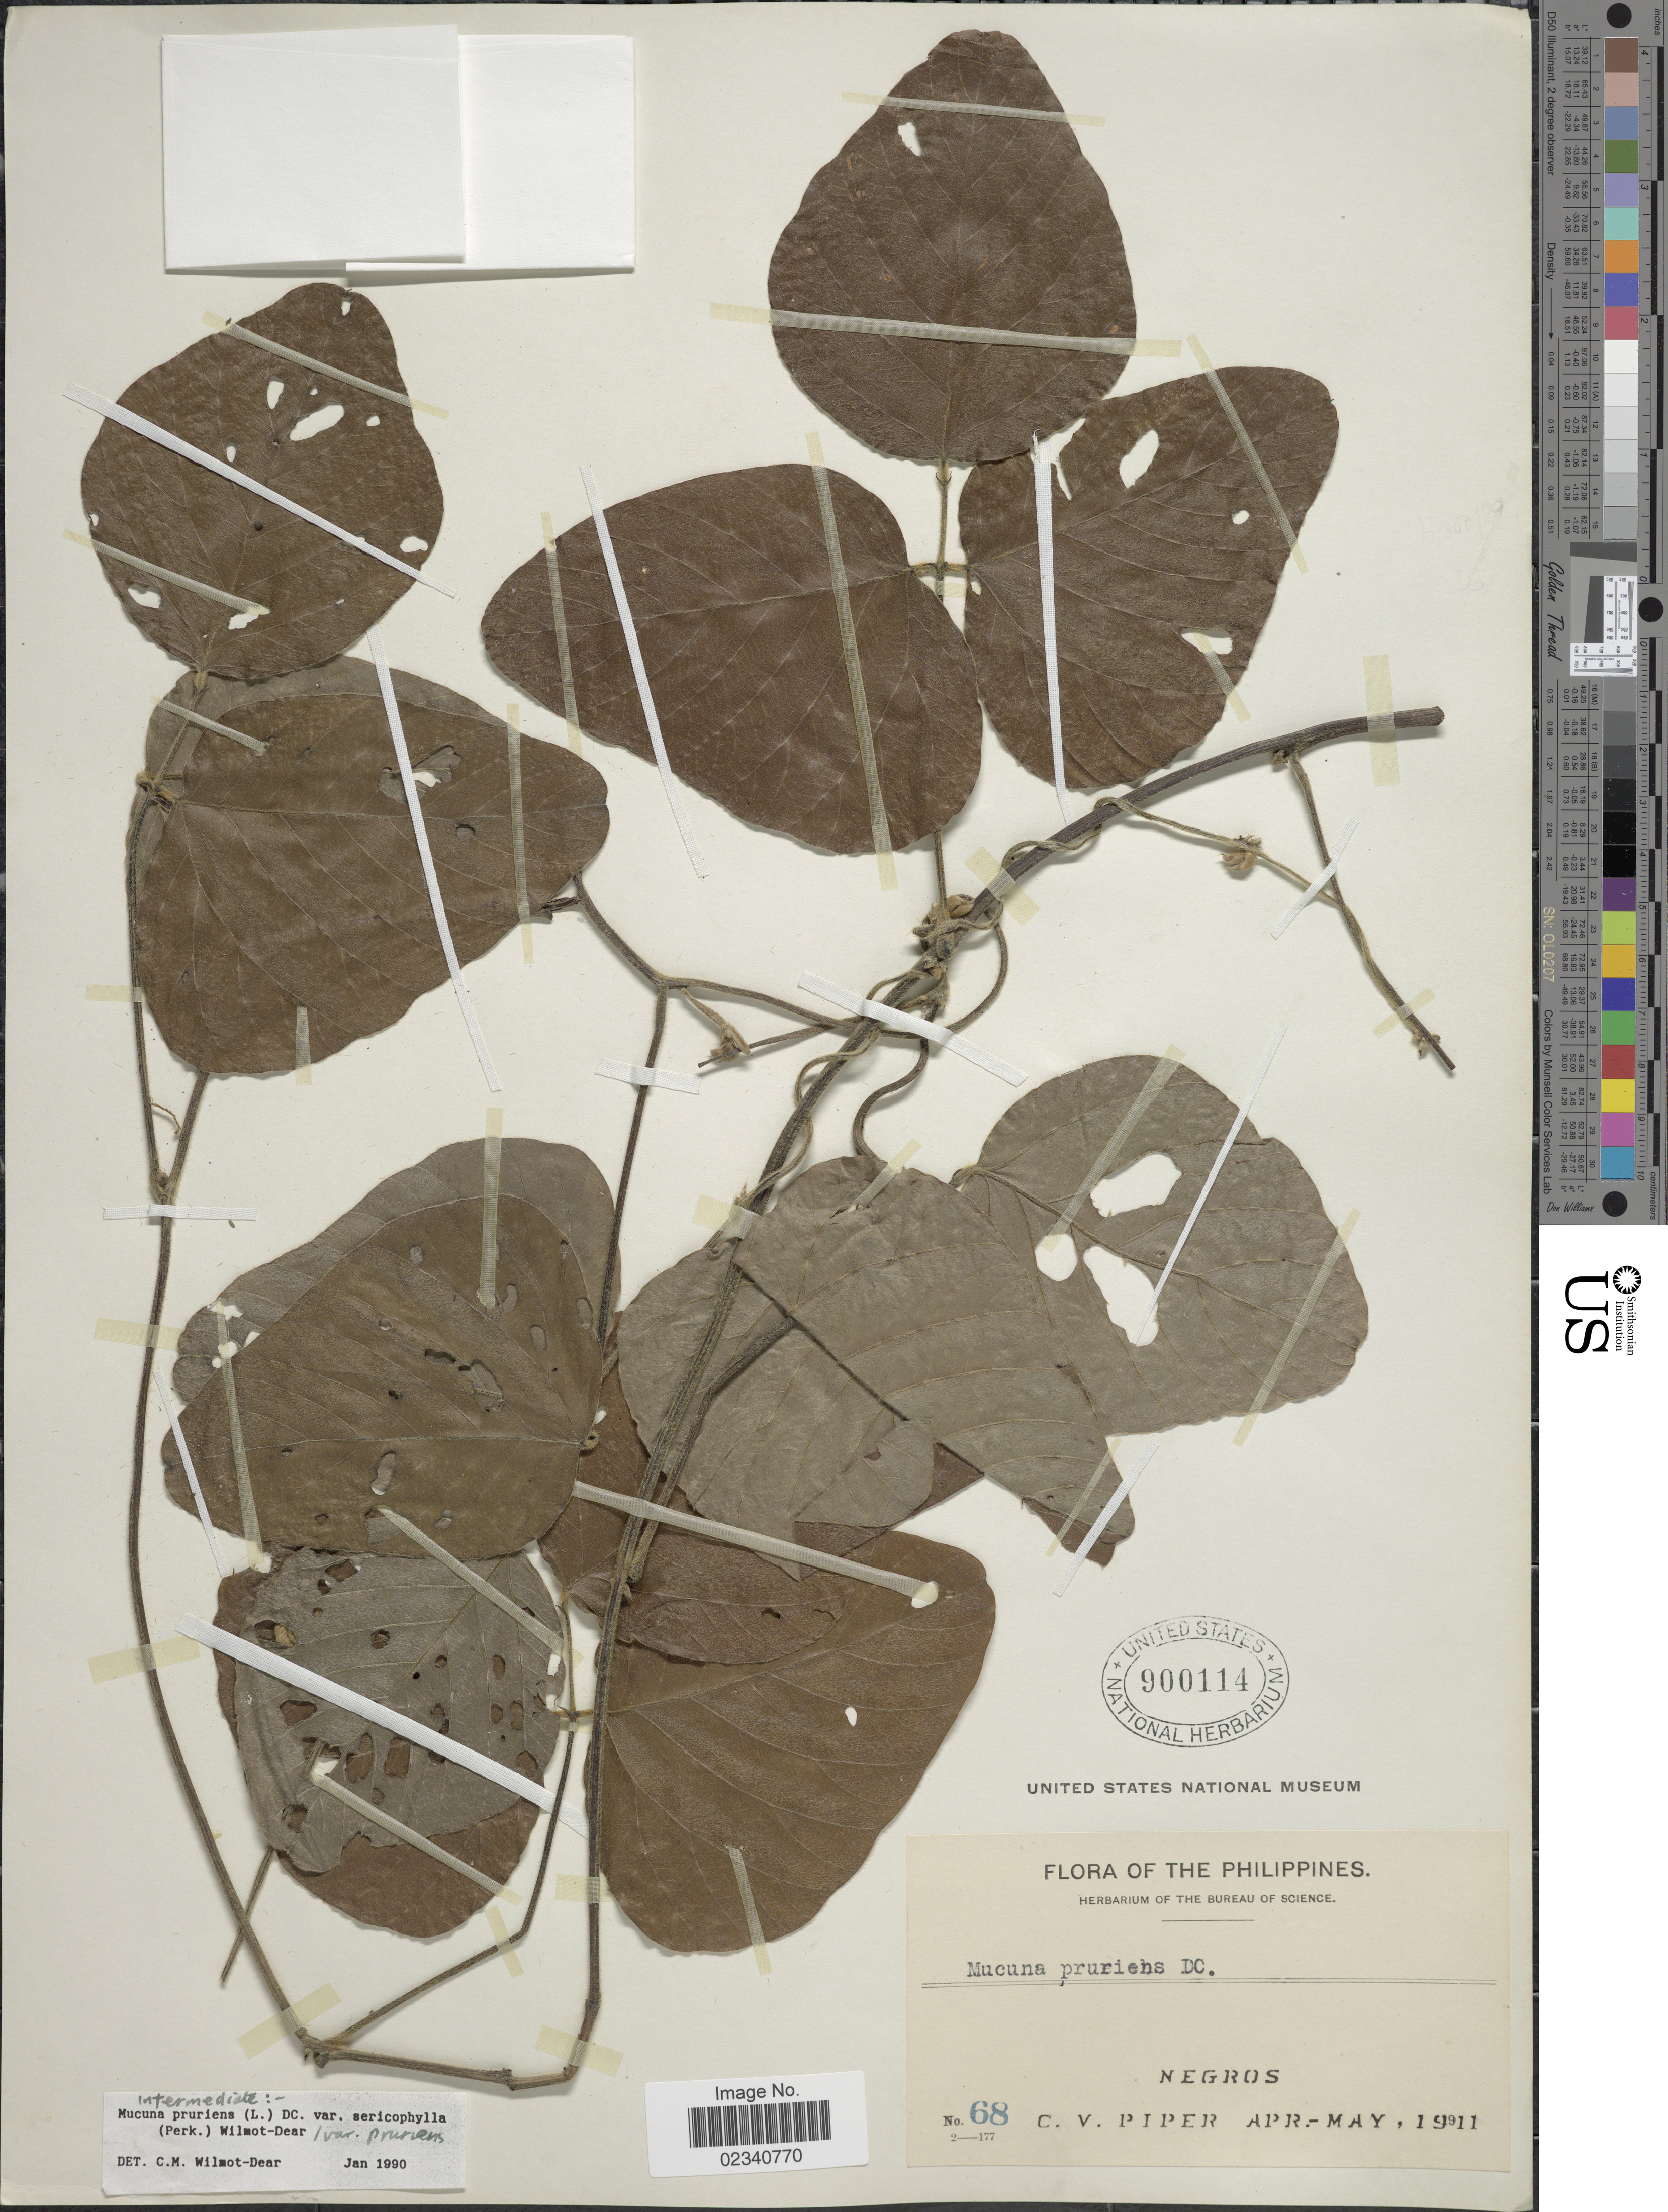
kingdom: Plantae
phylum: Tracheophyta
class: Magnoliopsida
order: Fabales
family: Fabaceae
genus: Mucuna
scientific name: Mucuna pruriens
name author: (L.) DC.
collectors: C. V. Piper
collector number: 68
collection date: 1911-04/1911-05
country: Philippines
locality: Negros.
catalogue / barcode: US 900114